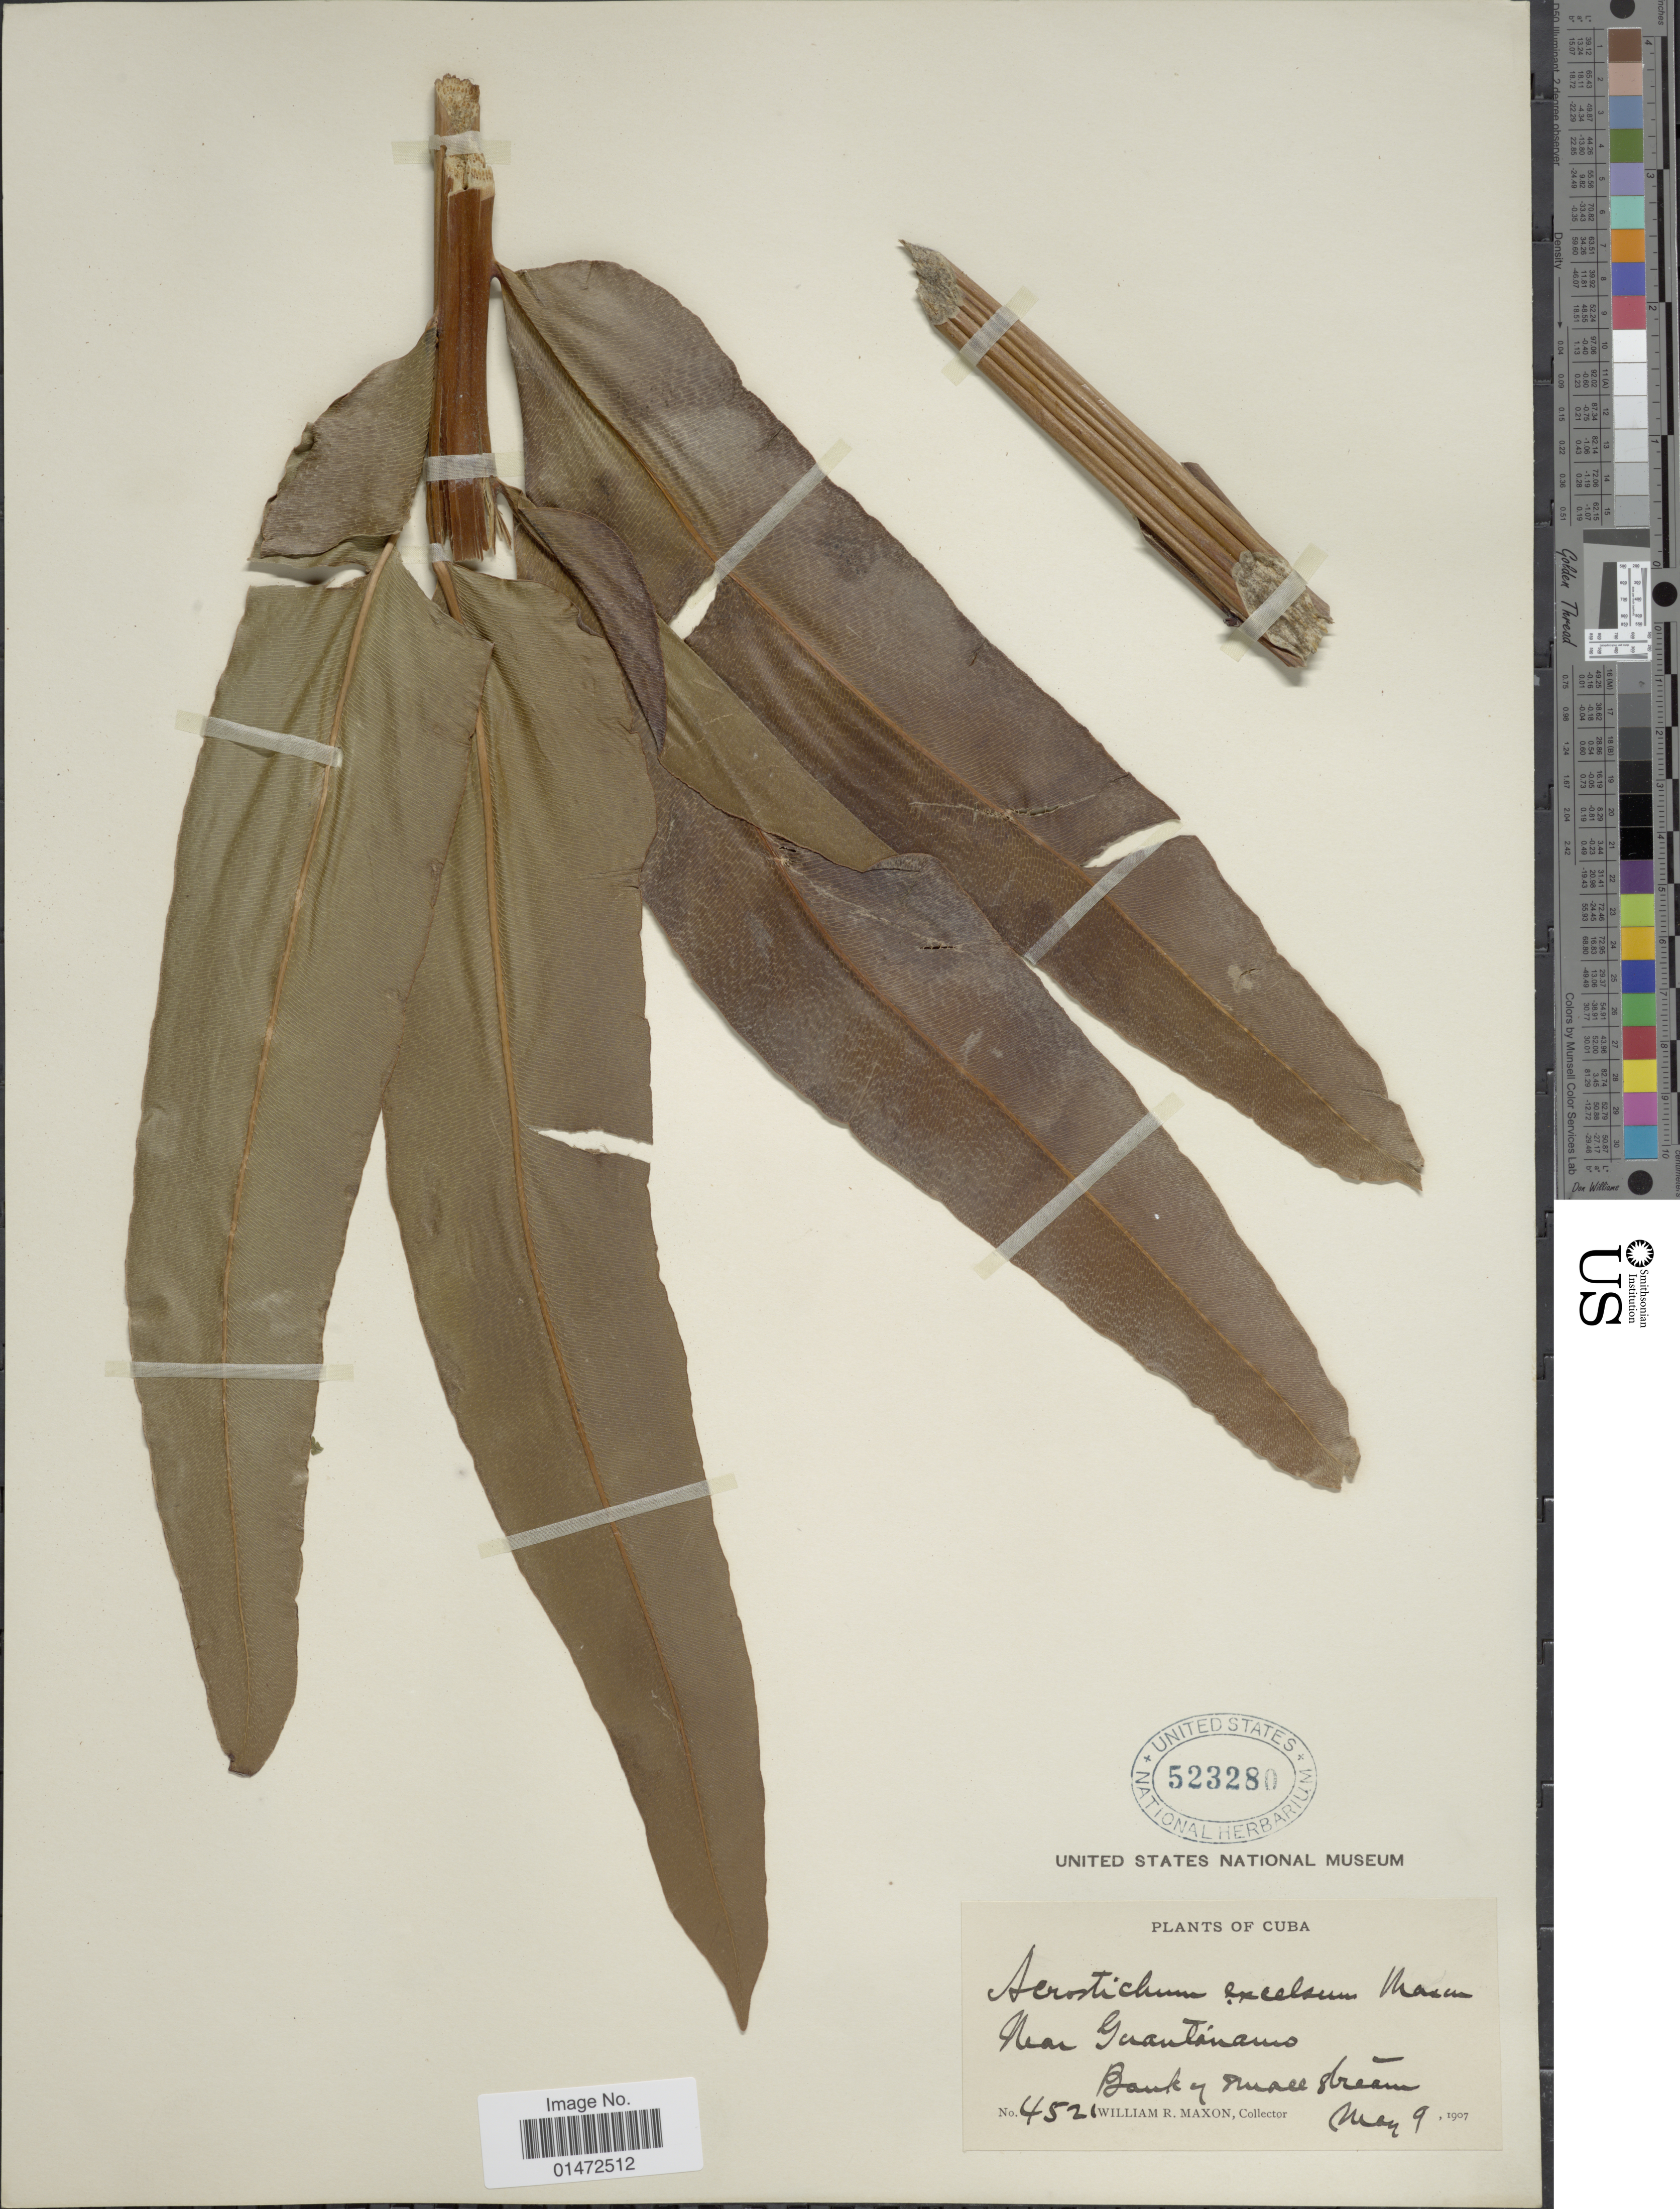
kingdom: Plantae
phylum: Tracheophyta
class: Polypodiopsida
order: Polypodiales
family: Pteridaceae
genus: Acrostichum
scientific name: Acrostichum danaeifolium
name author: Langsd. & Fisch.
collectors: W. R. Maxon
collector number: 4521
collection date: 1907-05-09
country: Cuba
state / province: Guantánamo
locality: Bank of small stream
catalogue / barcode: US 523280